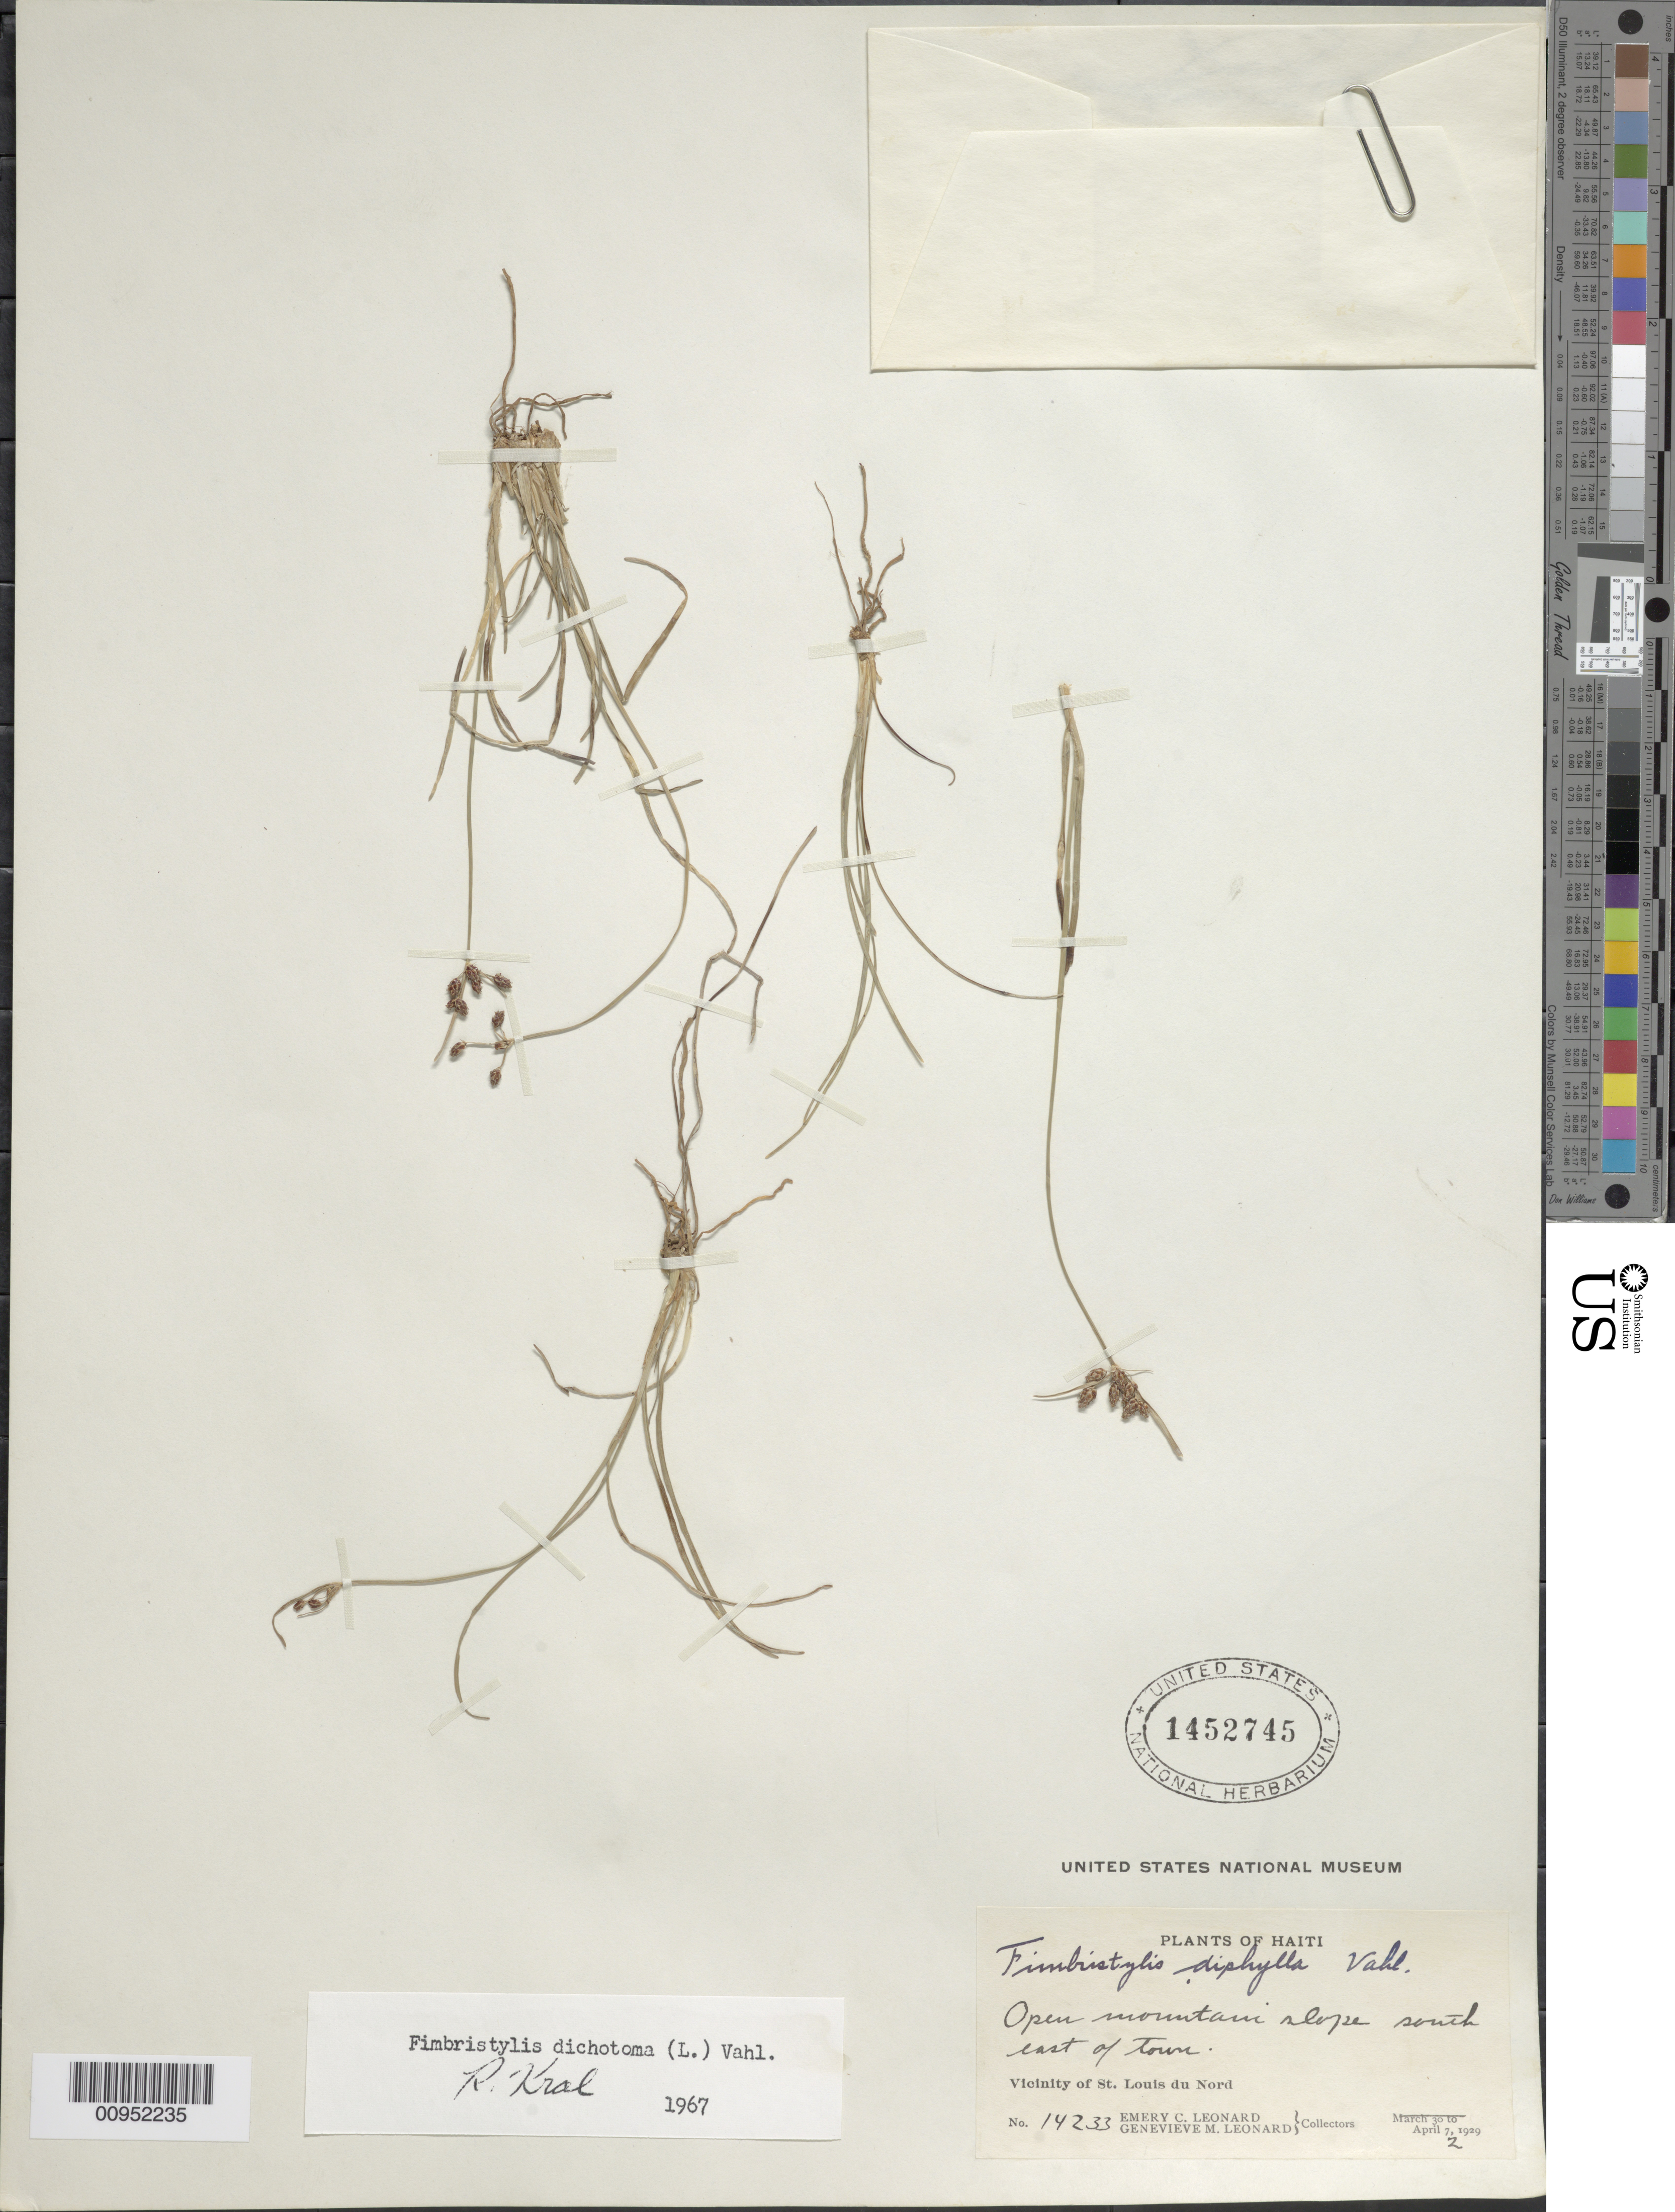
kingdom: Plantae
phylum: Tracheophyta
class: Liliopsida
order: Poales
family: Cyperaceae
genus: Fimbristylis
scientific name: Fimbristylis dichotoma subsp. dichotoma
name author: (L.) Vahl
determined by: Kral, Robert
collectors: E. C. Leonard & G. M. Leonard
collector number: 14233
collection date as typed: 02 Apr 1929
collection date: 1929-04-02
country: Haiti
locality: Vicinity of St. Louis du Nord, mountain slope SE of town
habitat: Open mountain slope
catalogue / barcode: US 1452745